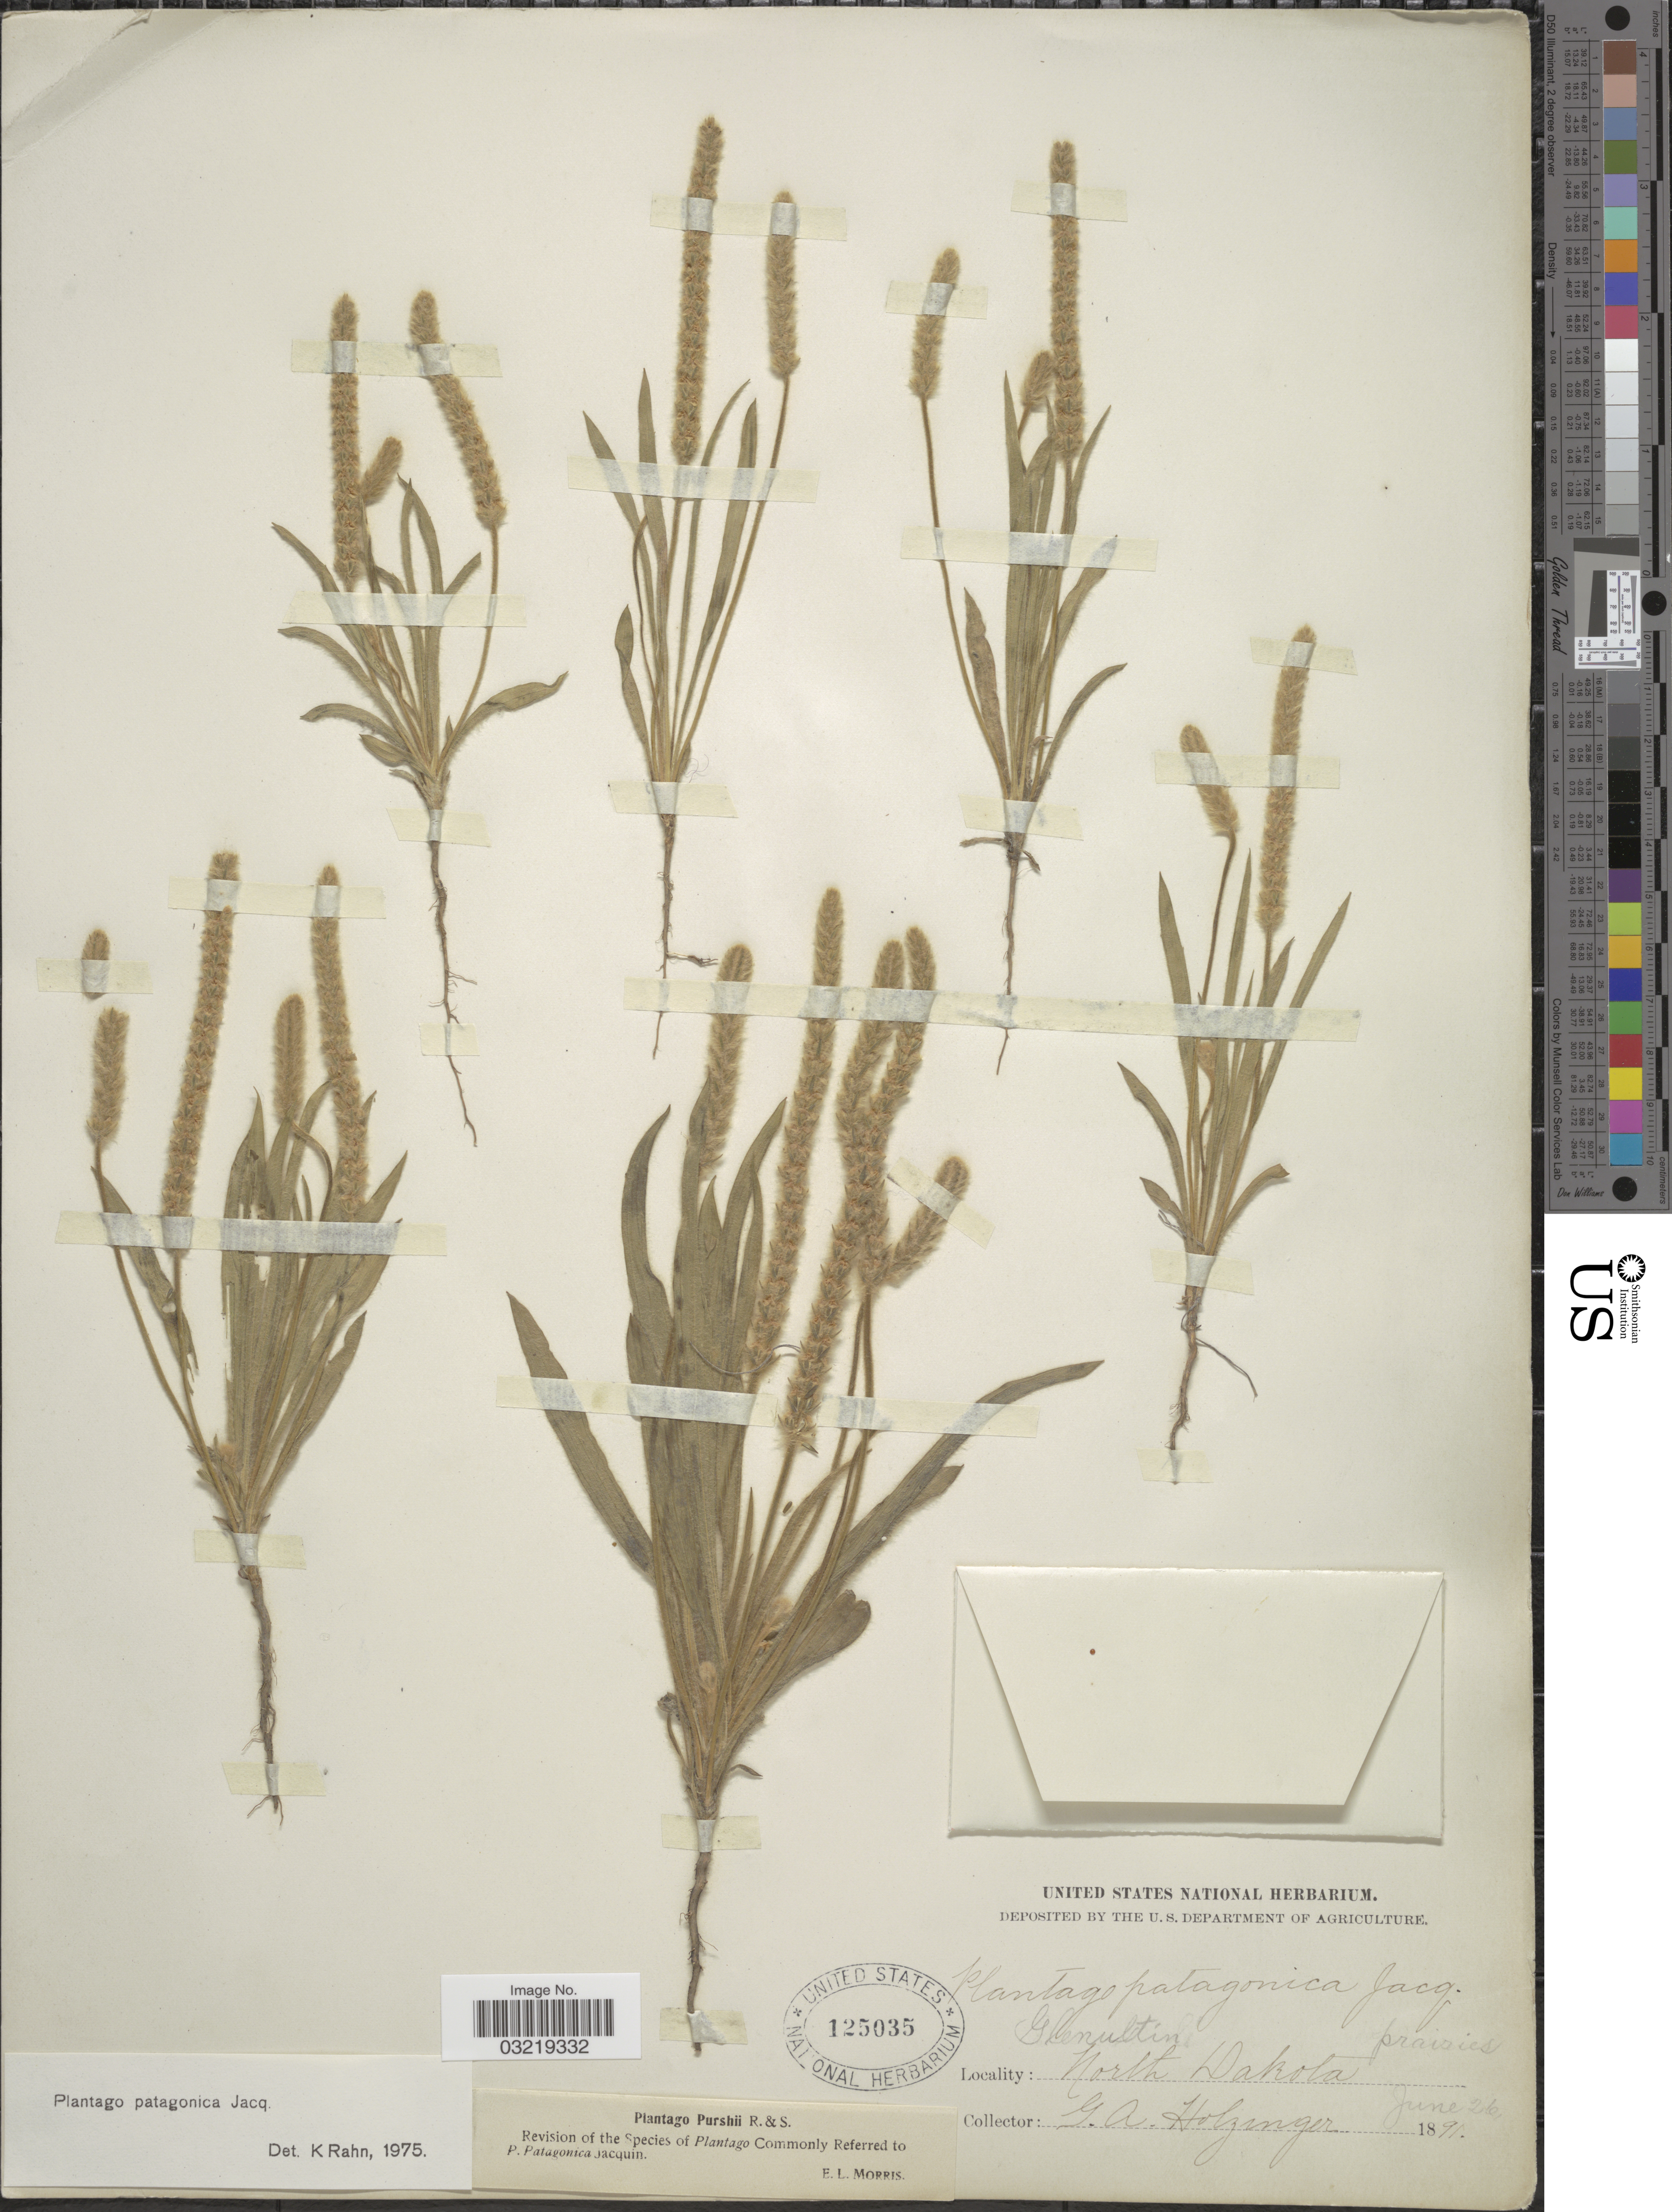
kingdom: Plantae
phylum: Tracheophyta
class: Magnoliopsida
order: Lamiales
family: Plantaginaceae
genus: Plantago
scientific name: Plantago patagonica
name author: Jacq.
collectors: G. A. Holzinger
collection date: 1891-06-26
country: United States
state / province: North Dakota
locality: Glenultin.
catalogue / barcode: US 125035